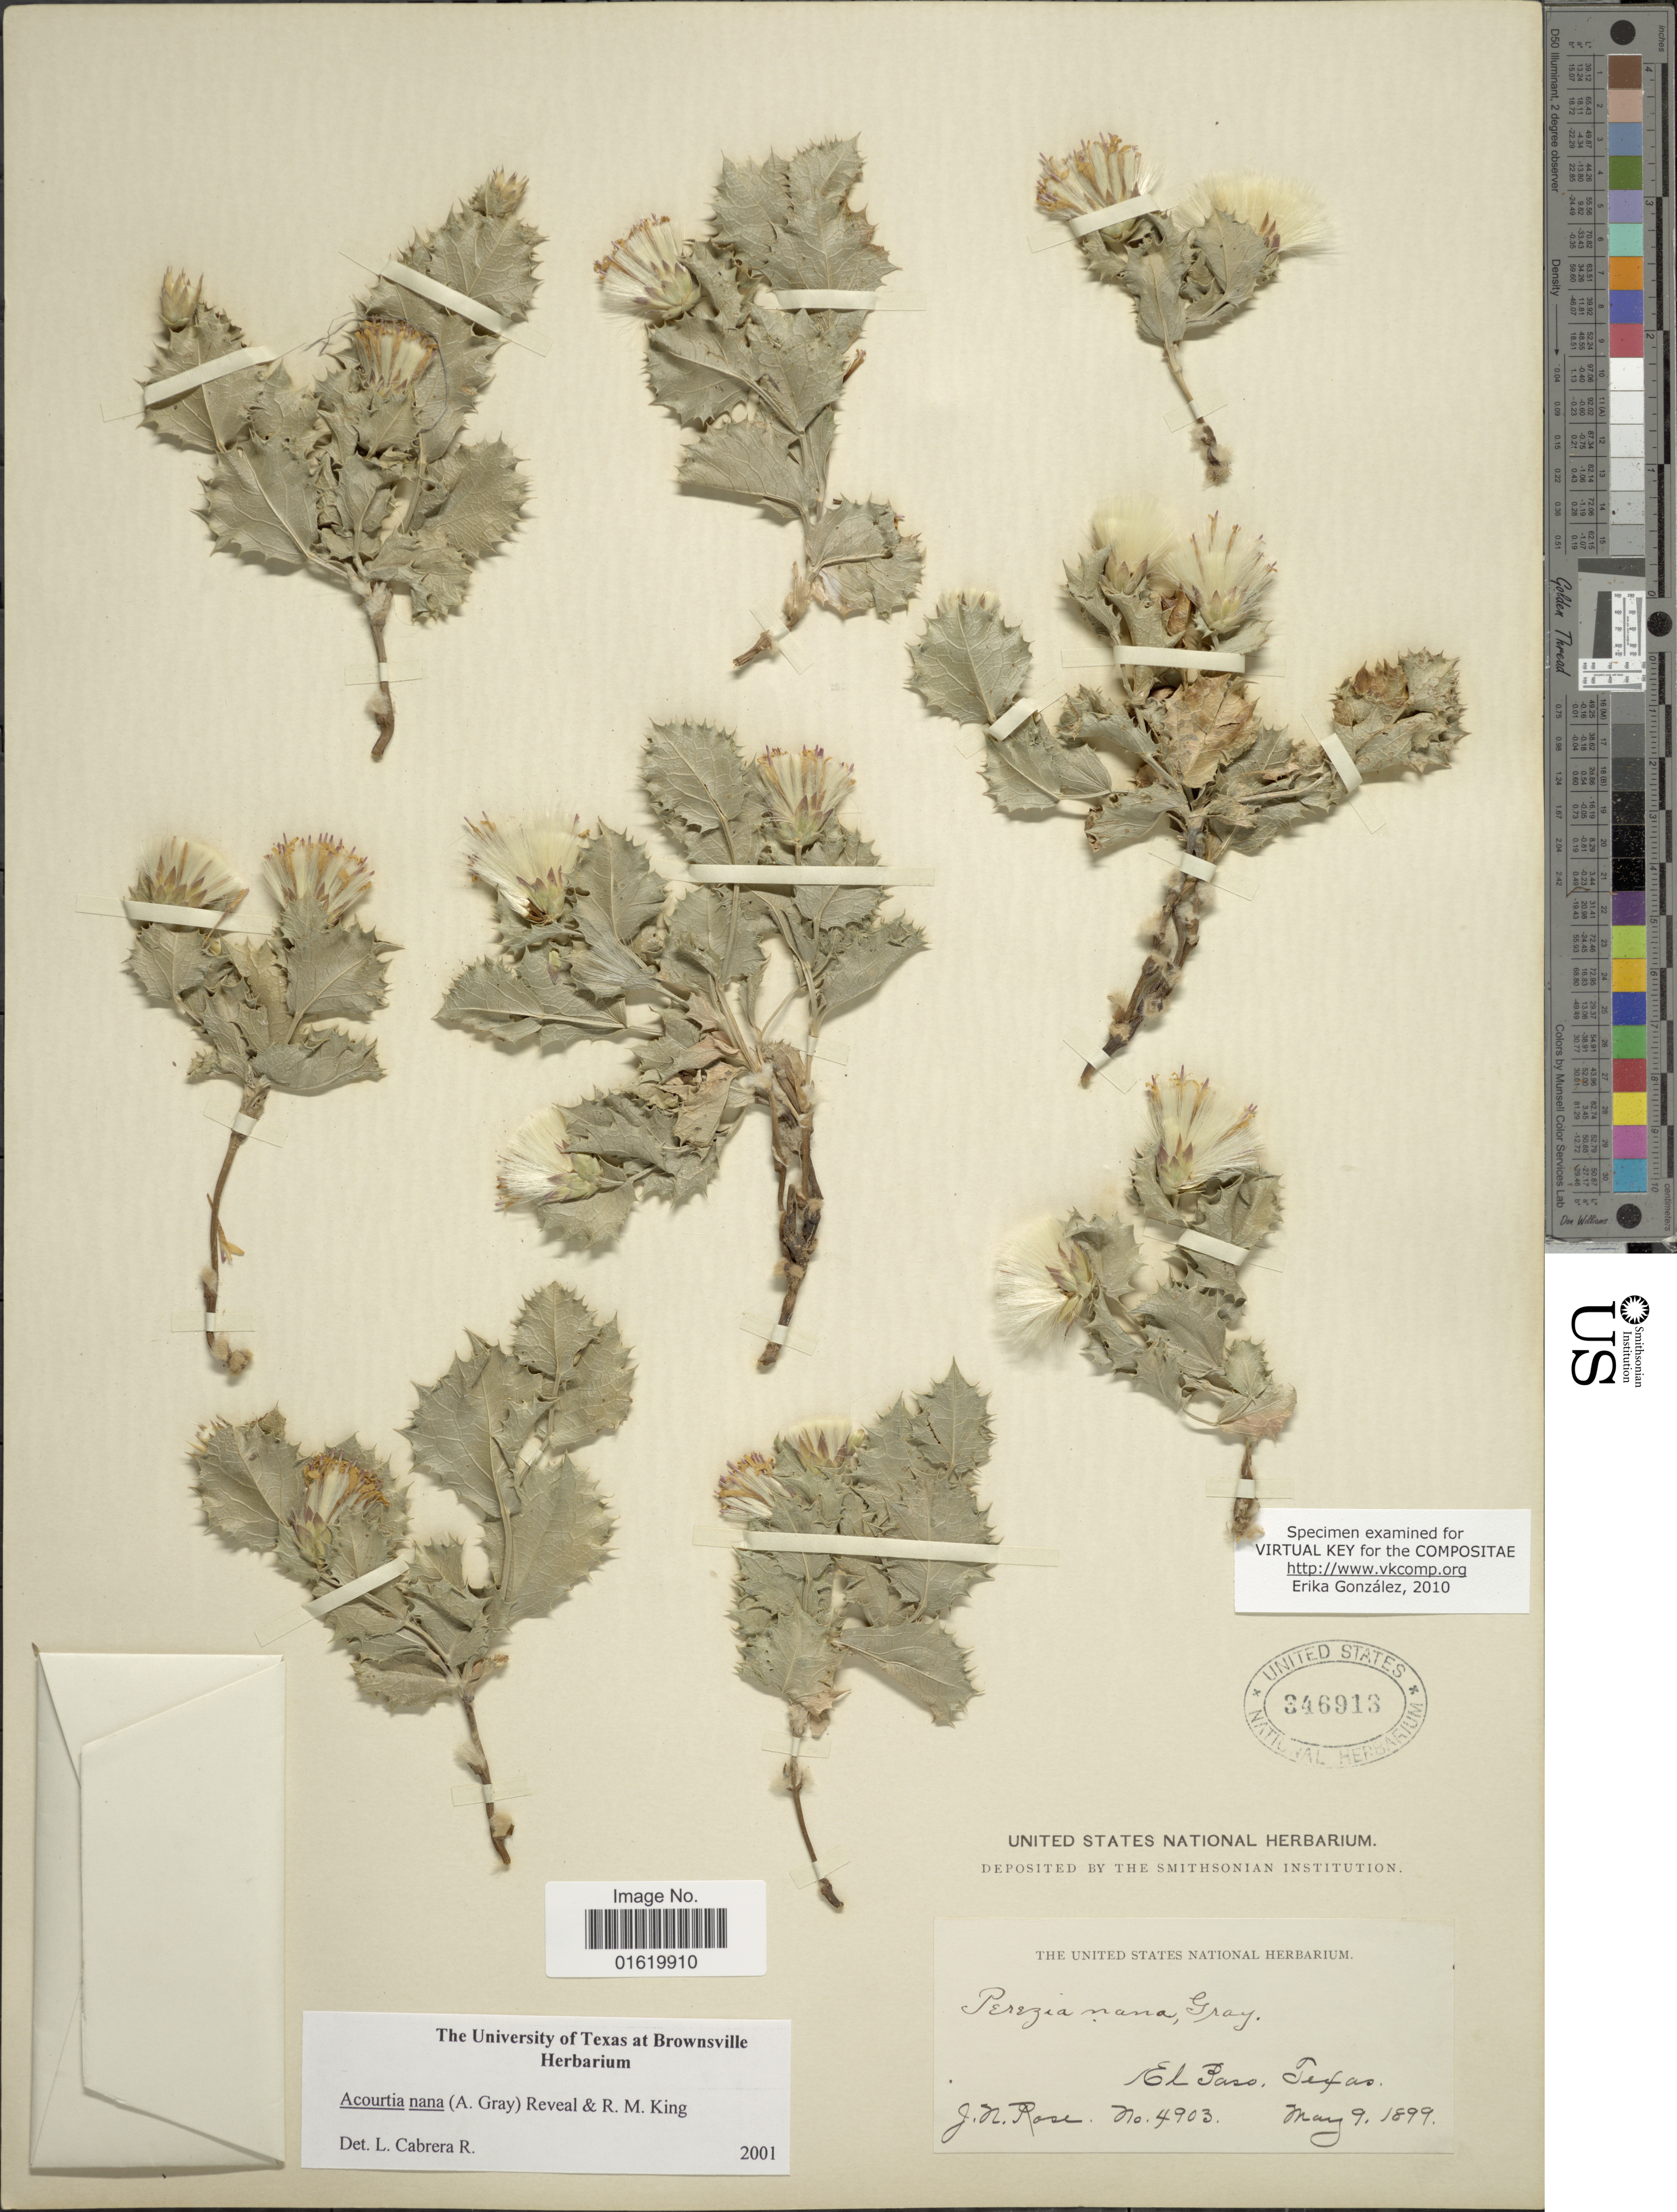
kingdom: Plantae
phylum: Tracheophyta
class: Magnoliopsida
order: Asterales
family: Asteraceae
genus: Acourtia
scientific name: Acourtia nana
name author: (A. Gray) Reveal & R.M. King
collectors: J. N. Rose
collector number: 4903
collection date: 1899-05-09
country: United States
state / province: Texas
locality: El Paso.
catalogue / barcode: US 346913